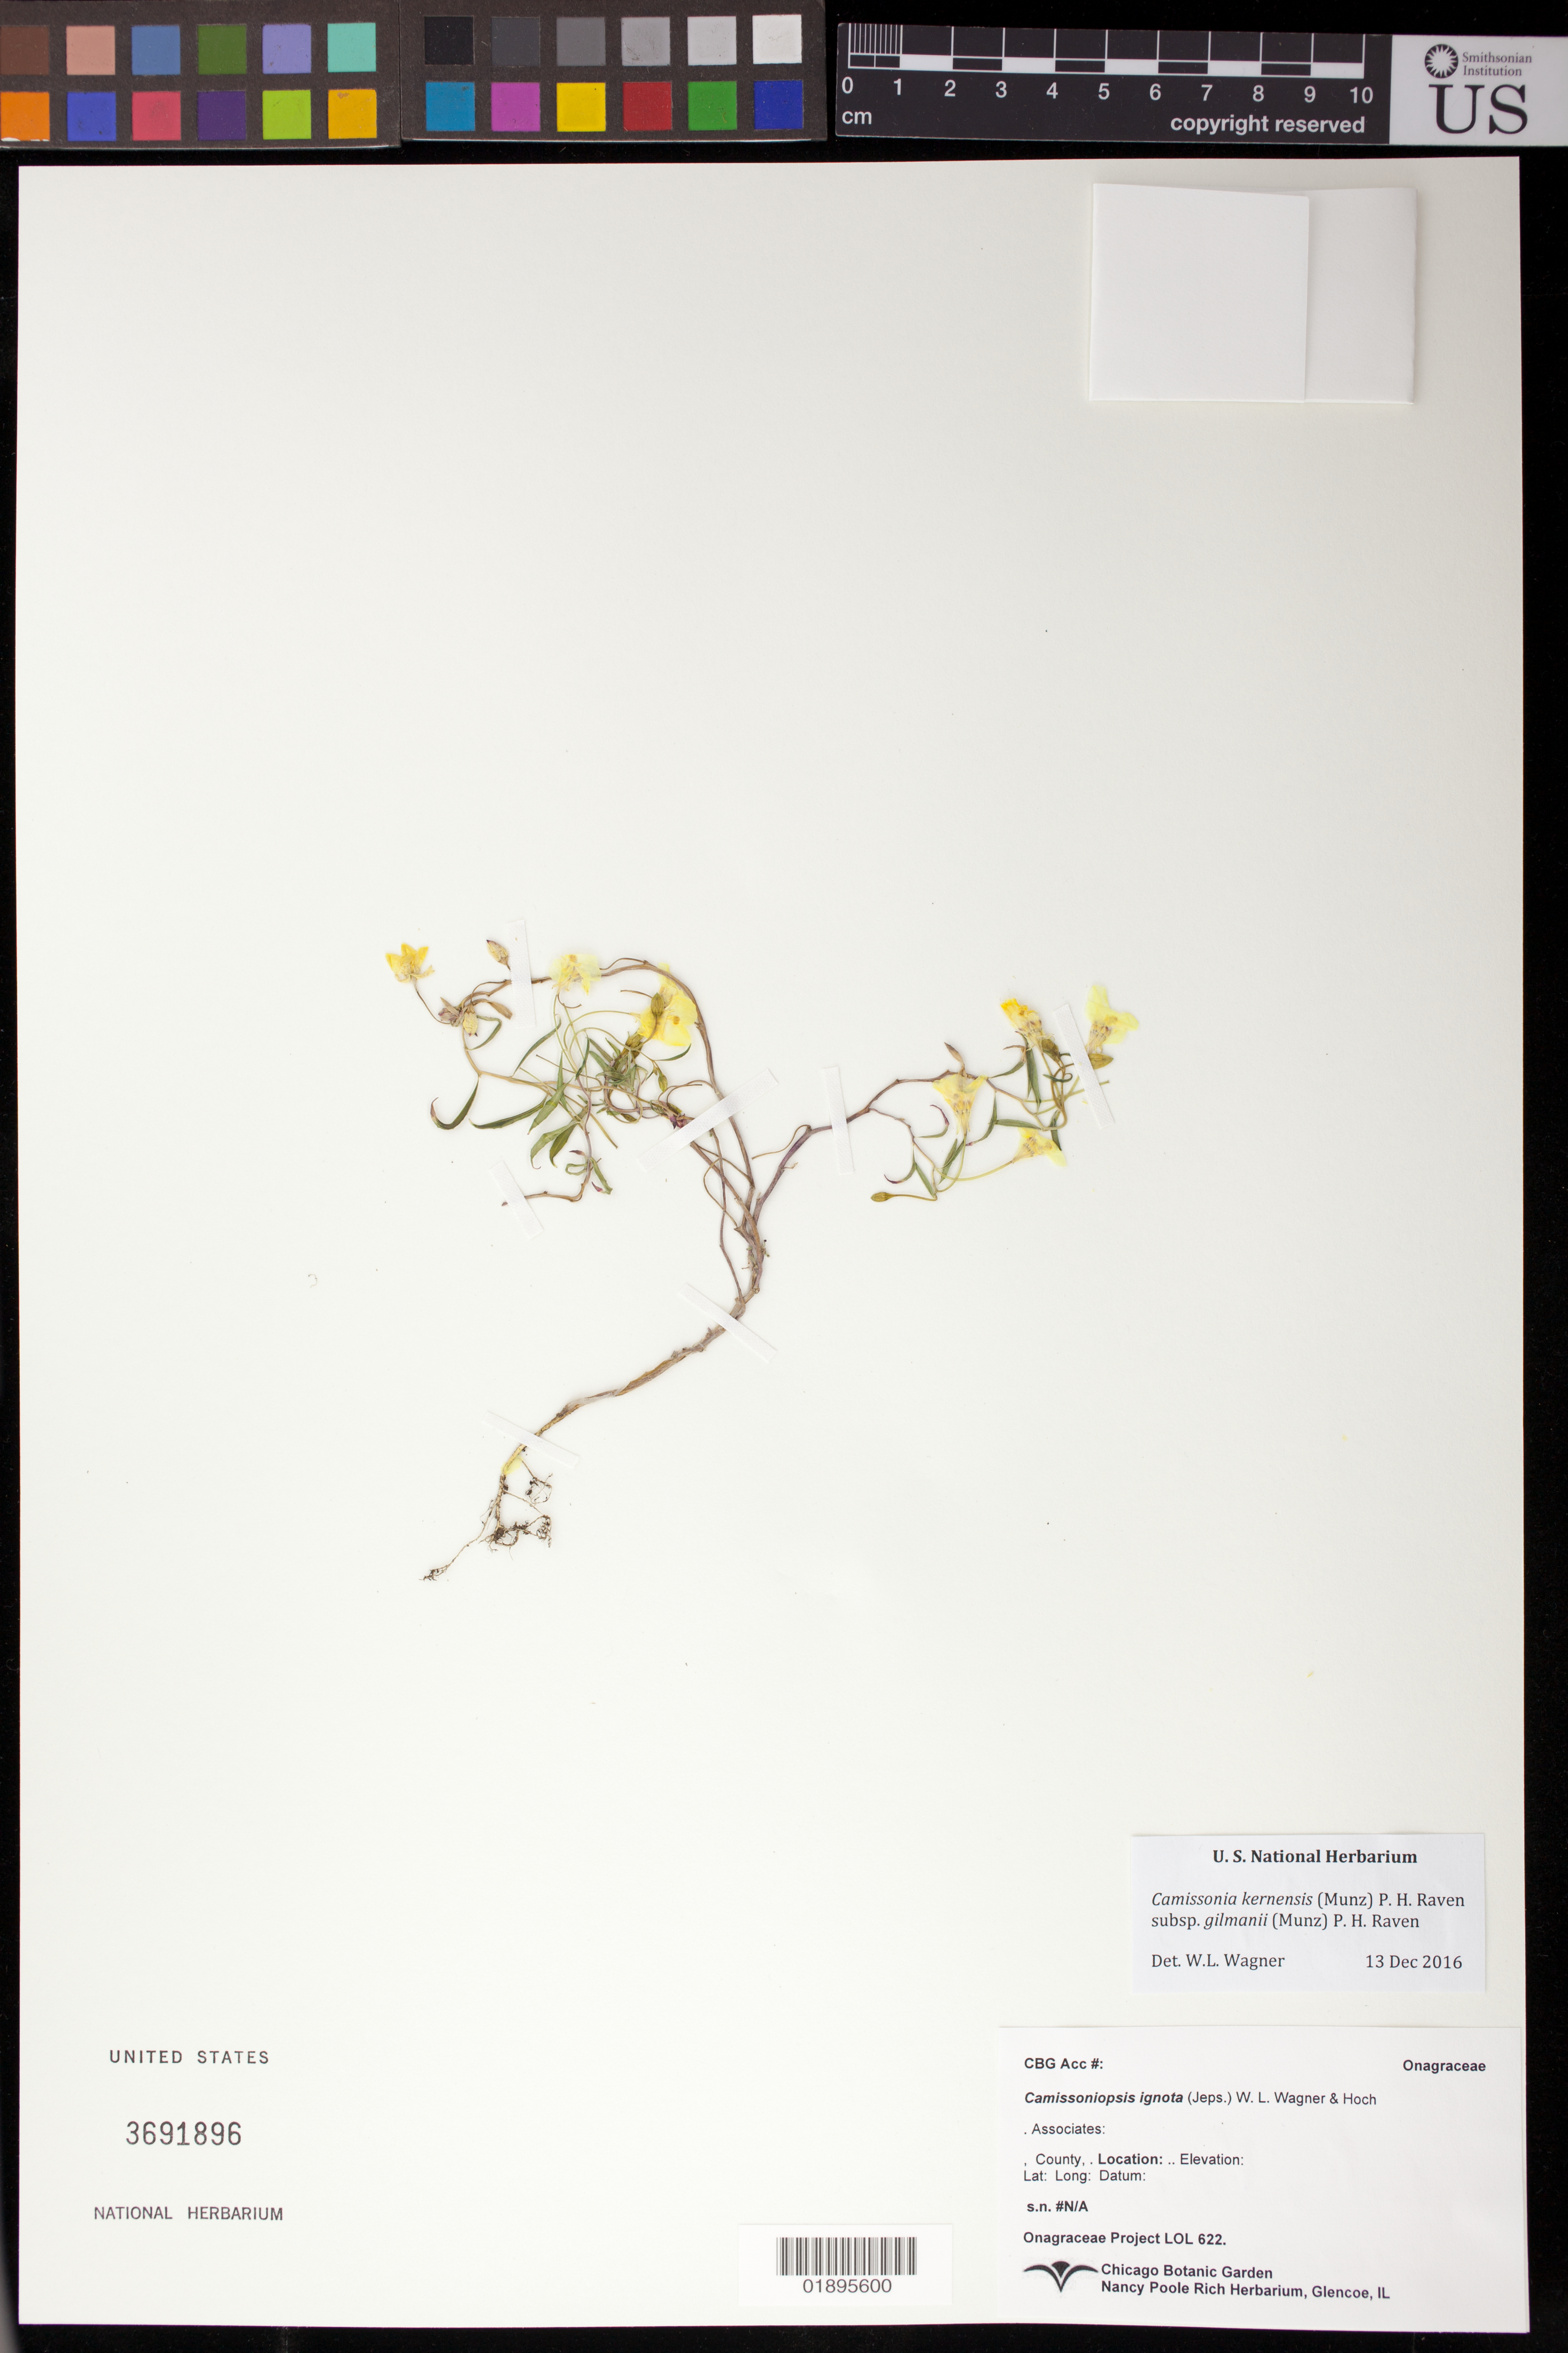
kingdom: Plantae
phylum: Tracheophyta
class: Magnoliopsida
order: Myrtales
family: Onagraceae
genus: Camissonia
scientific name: Camissonia kernensis subsp. gilmanii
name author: (Munz) P.H. Raven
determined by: Wagner, W. L., (BOT), Smithsonian Institution - National Museum of Natural History (UNITED STATES)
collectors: K. Skogen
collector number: LOL 622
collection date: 2016-06-23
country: United States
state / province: Illinois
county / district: Cook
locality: Chicago Botanic Garden Greenhouse, 1000 Lake Cook Road, Glencoe, IL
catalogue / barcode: US 3691896